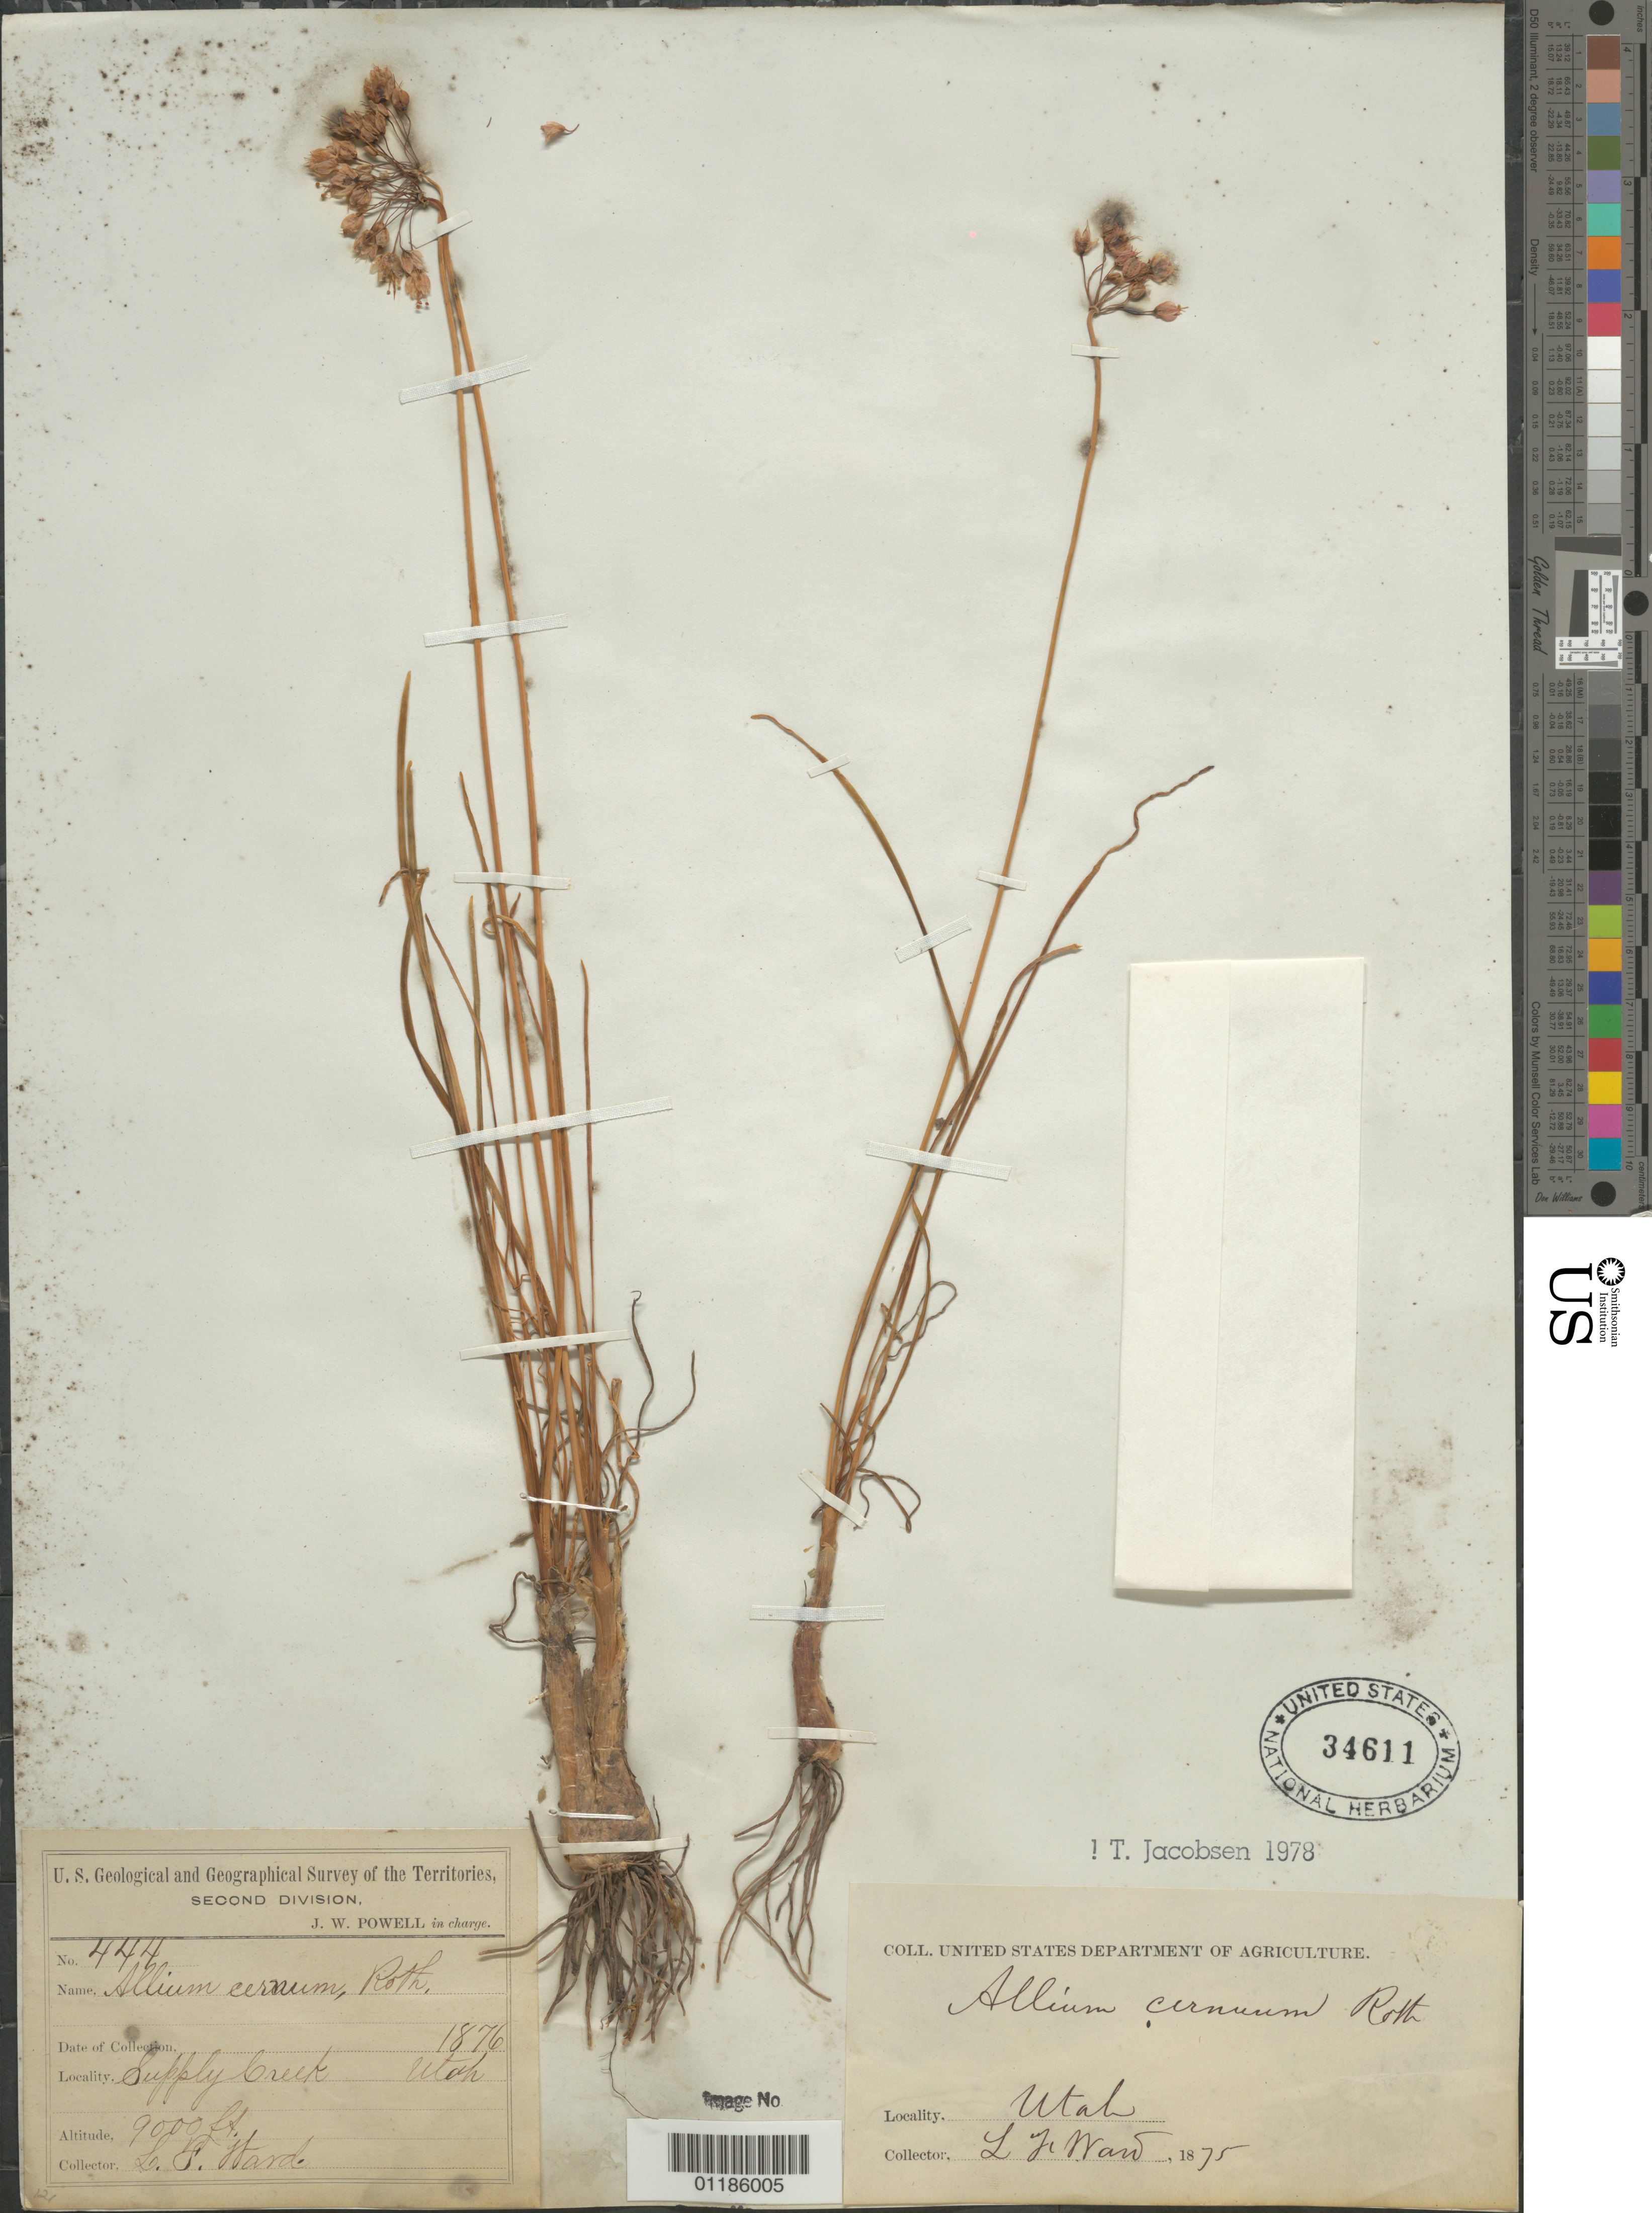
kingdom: Plantae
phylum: Tracheophyta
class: Liliopsida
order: Asparagales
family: Amaryllidaceae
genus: Allium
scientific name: Allium cernuum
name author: Roth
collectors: L. F. Ward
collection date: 1875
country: United States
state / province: Utah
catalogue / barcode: US 34611